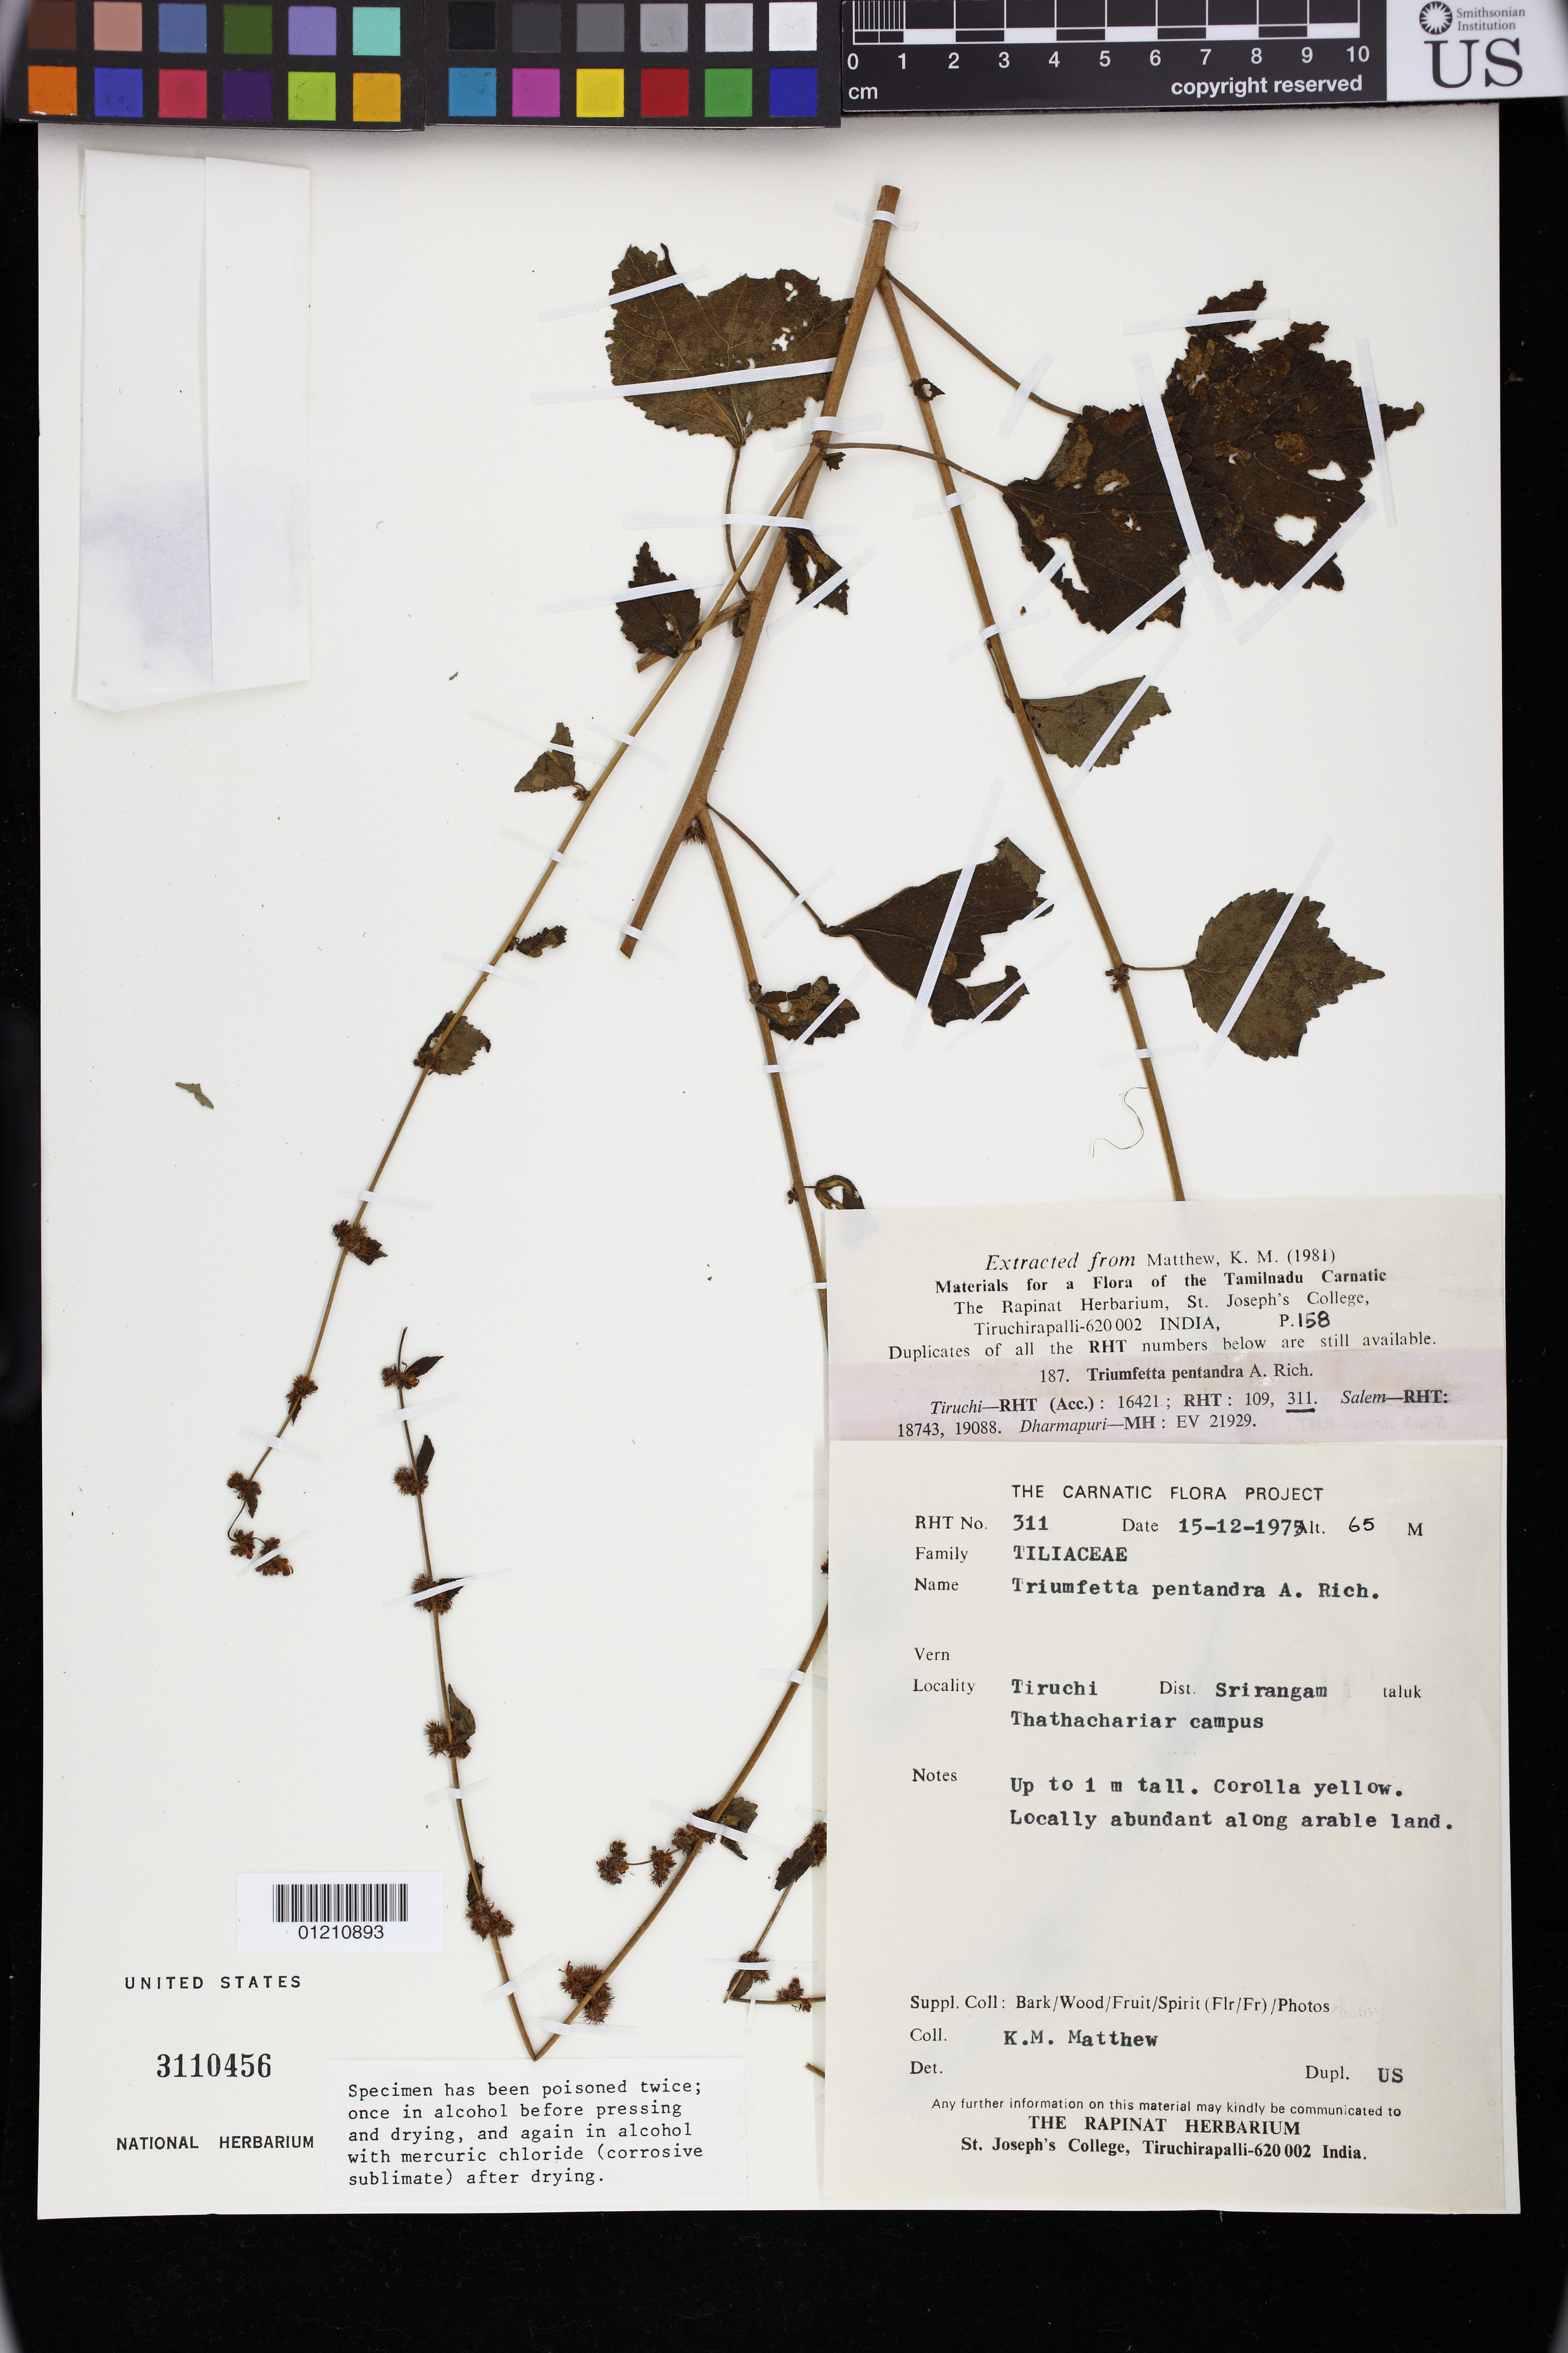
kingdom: Plantae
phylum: Tracheophyta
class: Magnoliopsida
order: Malvales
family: Malvaceae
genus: Triumfetta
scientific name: Triumfetta pentandra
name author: A. Rich.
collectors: K. M. Matthew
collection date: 1975-12-15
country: India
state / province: Tamil Nadu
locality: Tiruchi, Srirangam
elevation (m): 65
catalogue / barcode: US 3110456